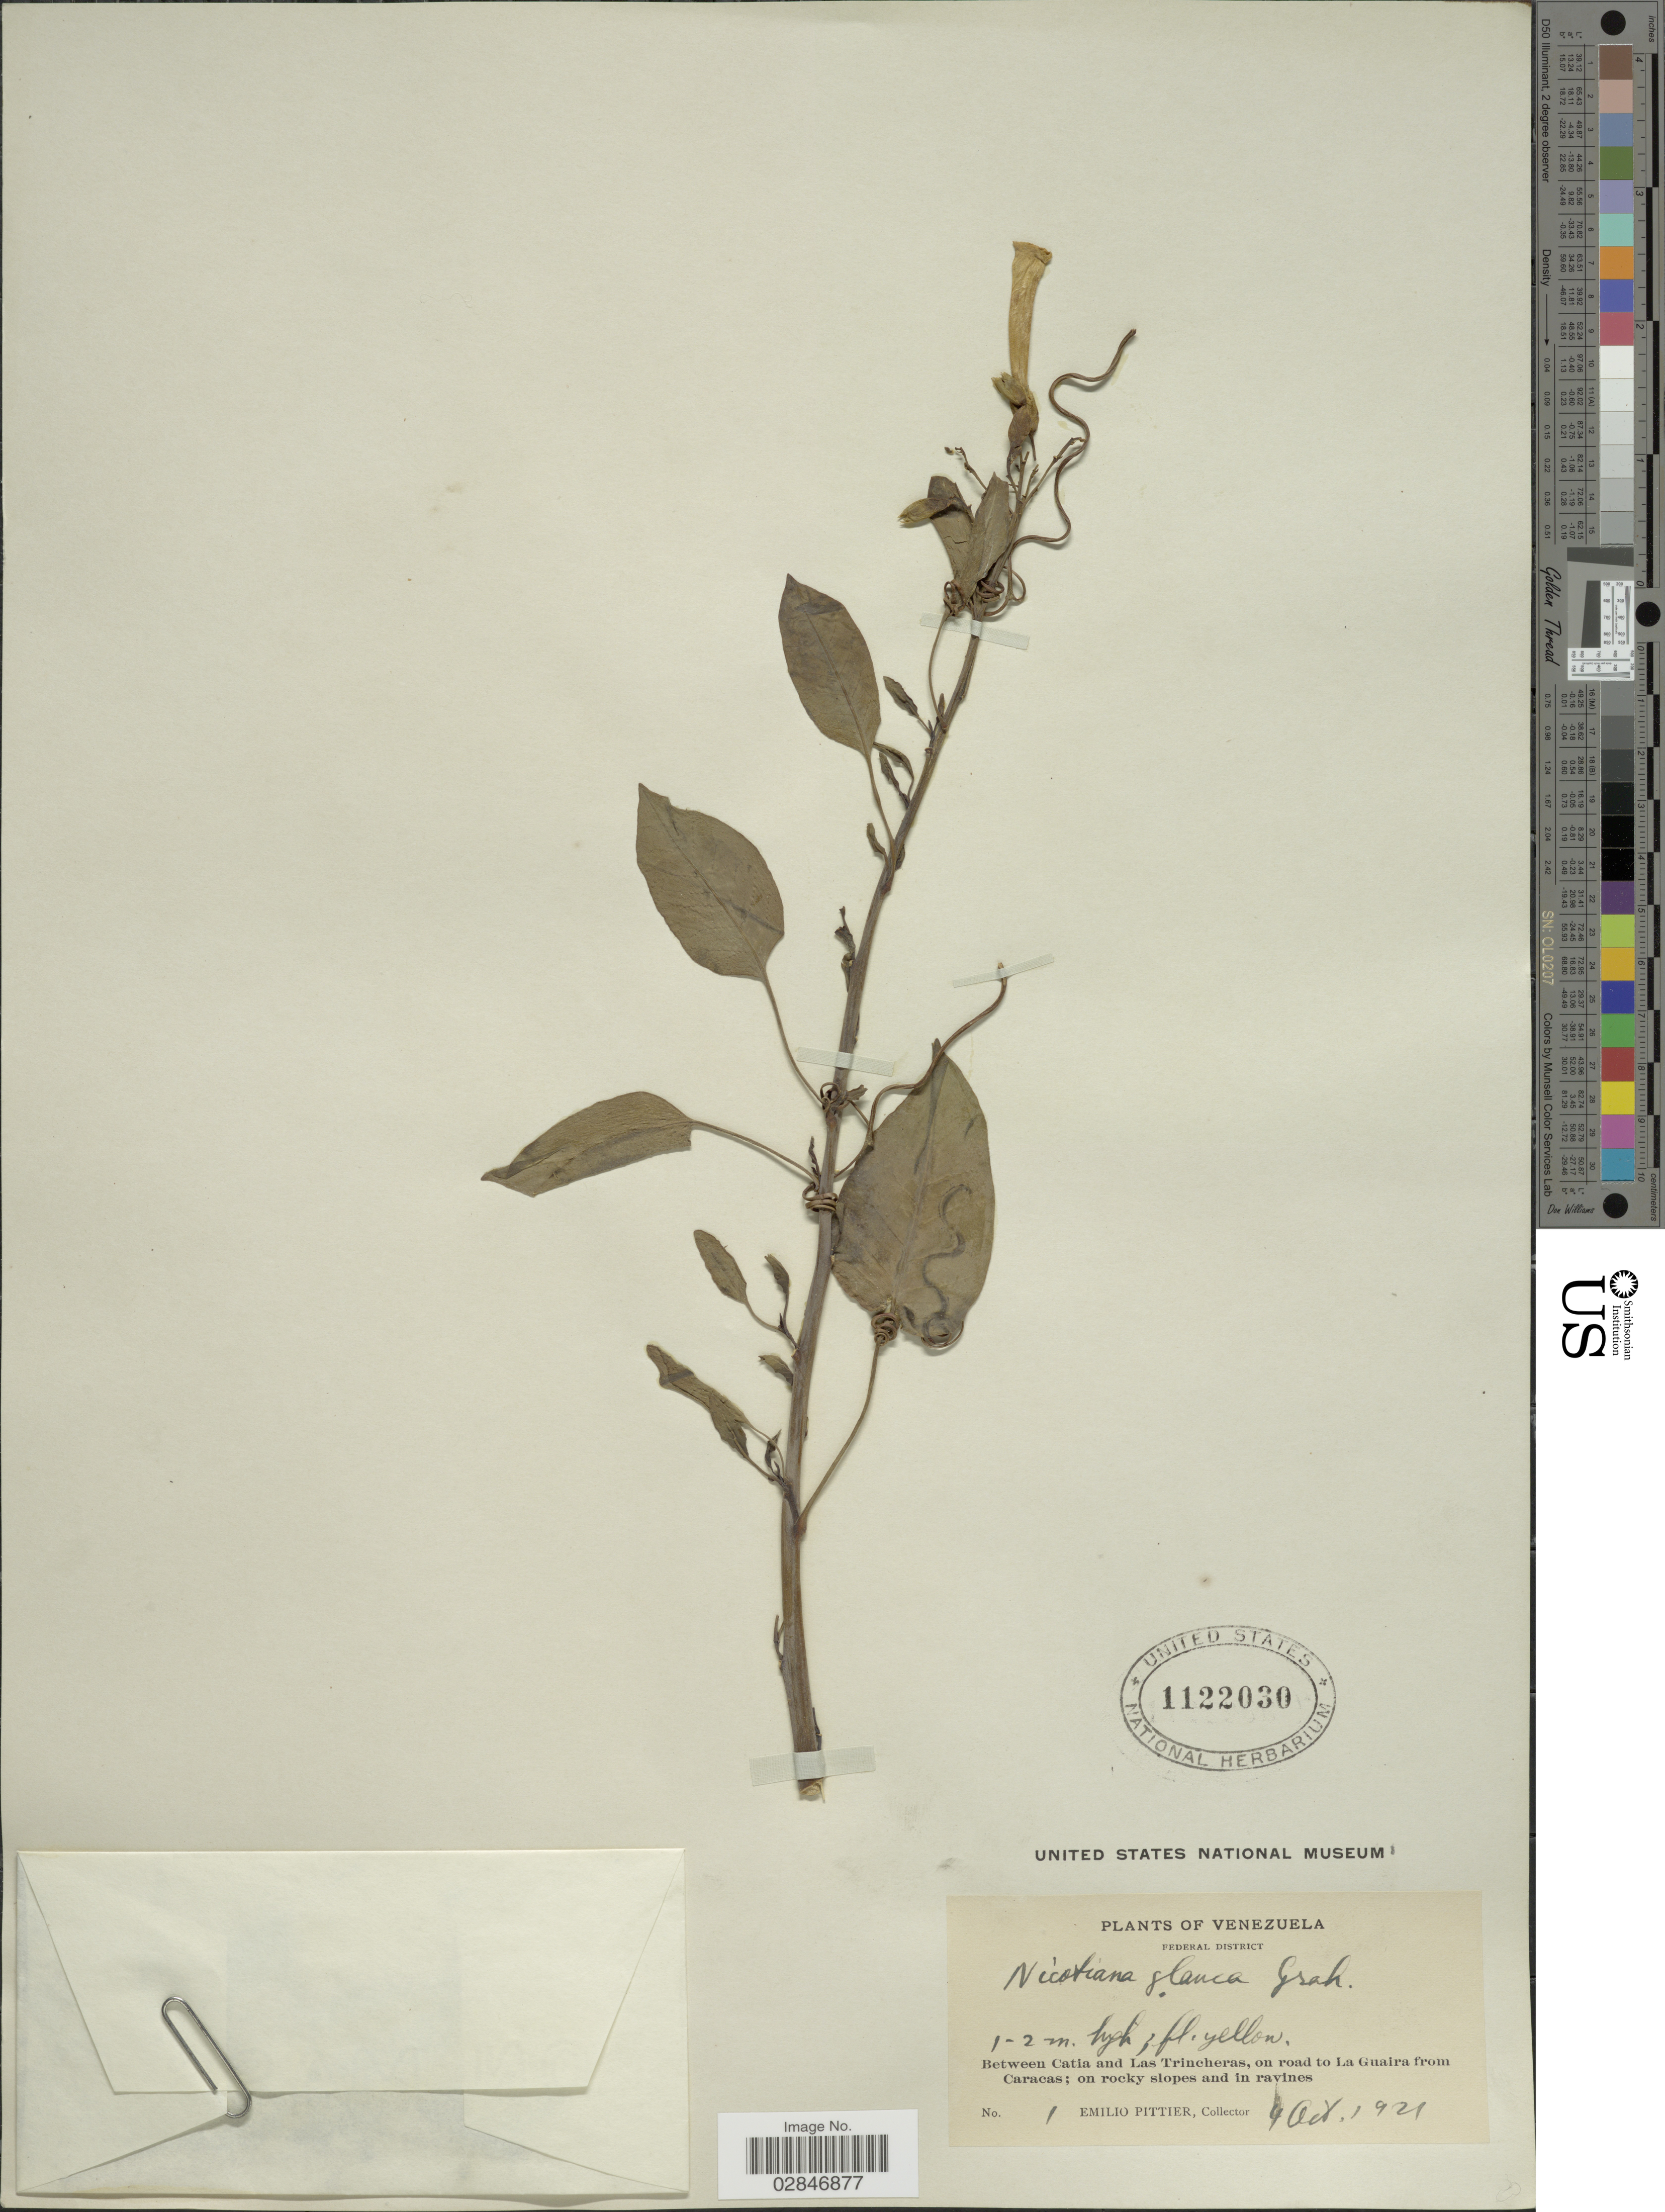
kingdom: Plantae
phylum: Tracheophyta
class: Magnoliopsida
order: Solanales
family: Solanaceae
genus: Nicotiana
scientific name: Nicotiana glauca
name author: Graham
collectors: E. Pittier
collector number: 1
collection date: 1921-10-04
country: Venezuela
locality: Federal District, Between Catia and Las Trincheras, on road to La Guaira from Caracas.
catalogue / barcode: US 1122030